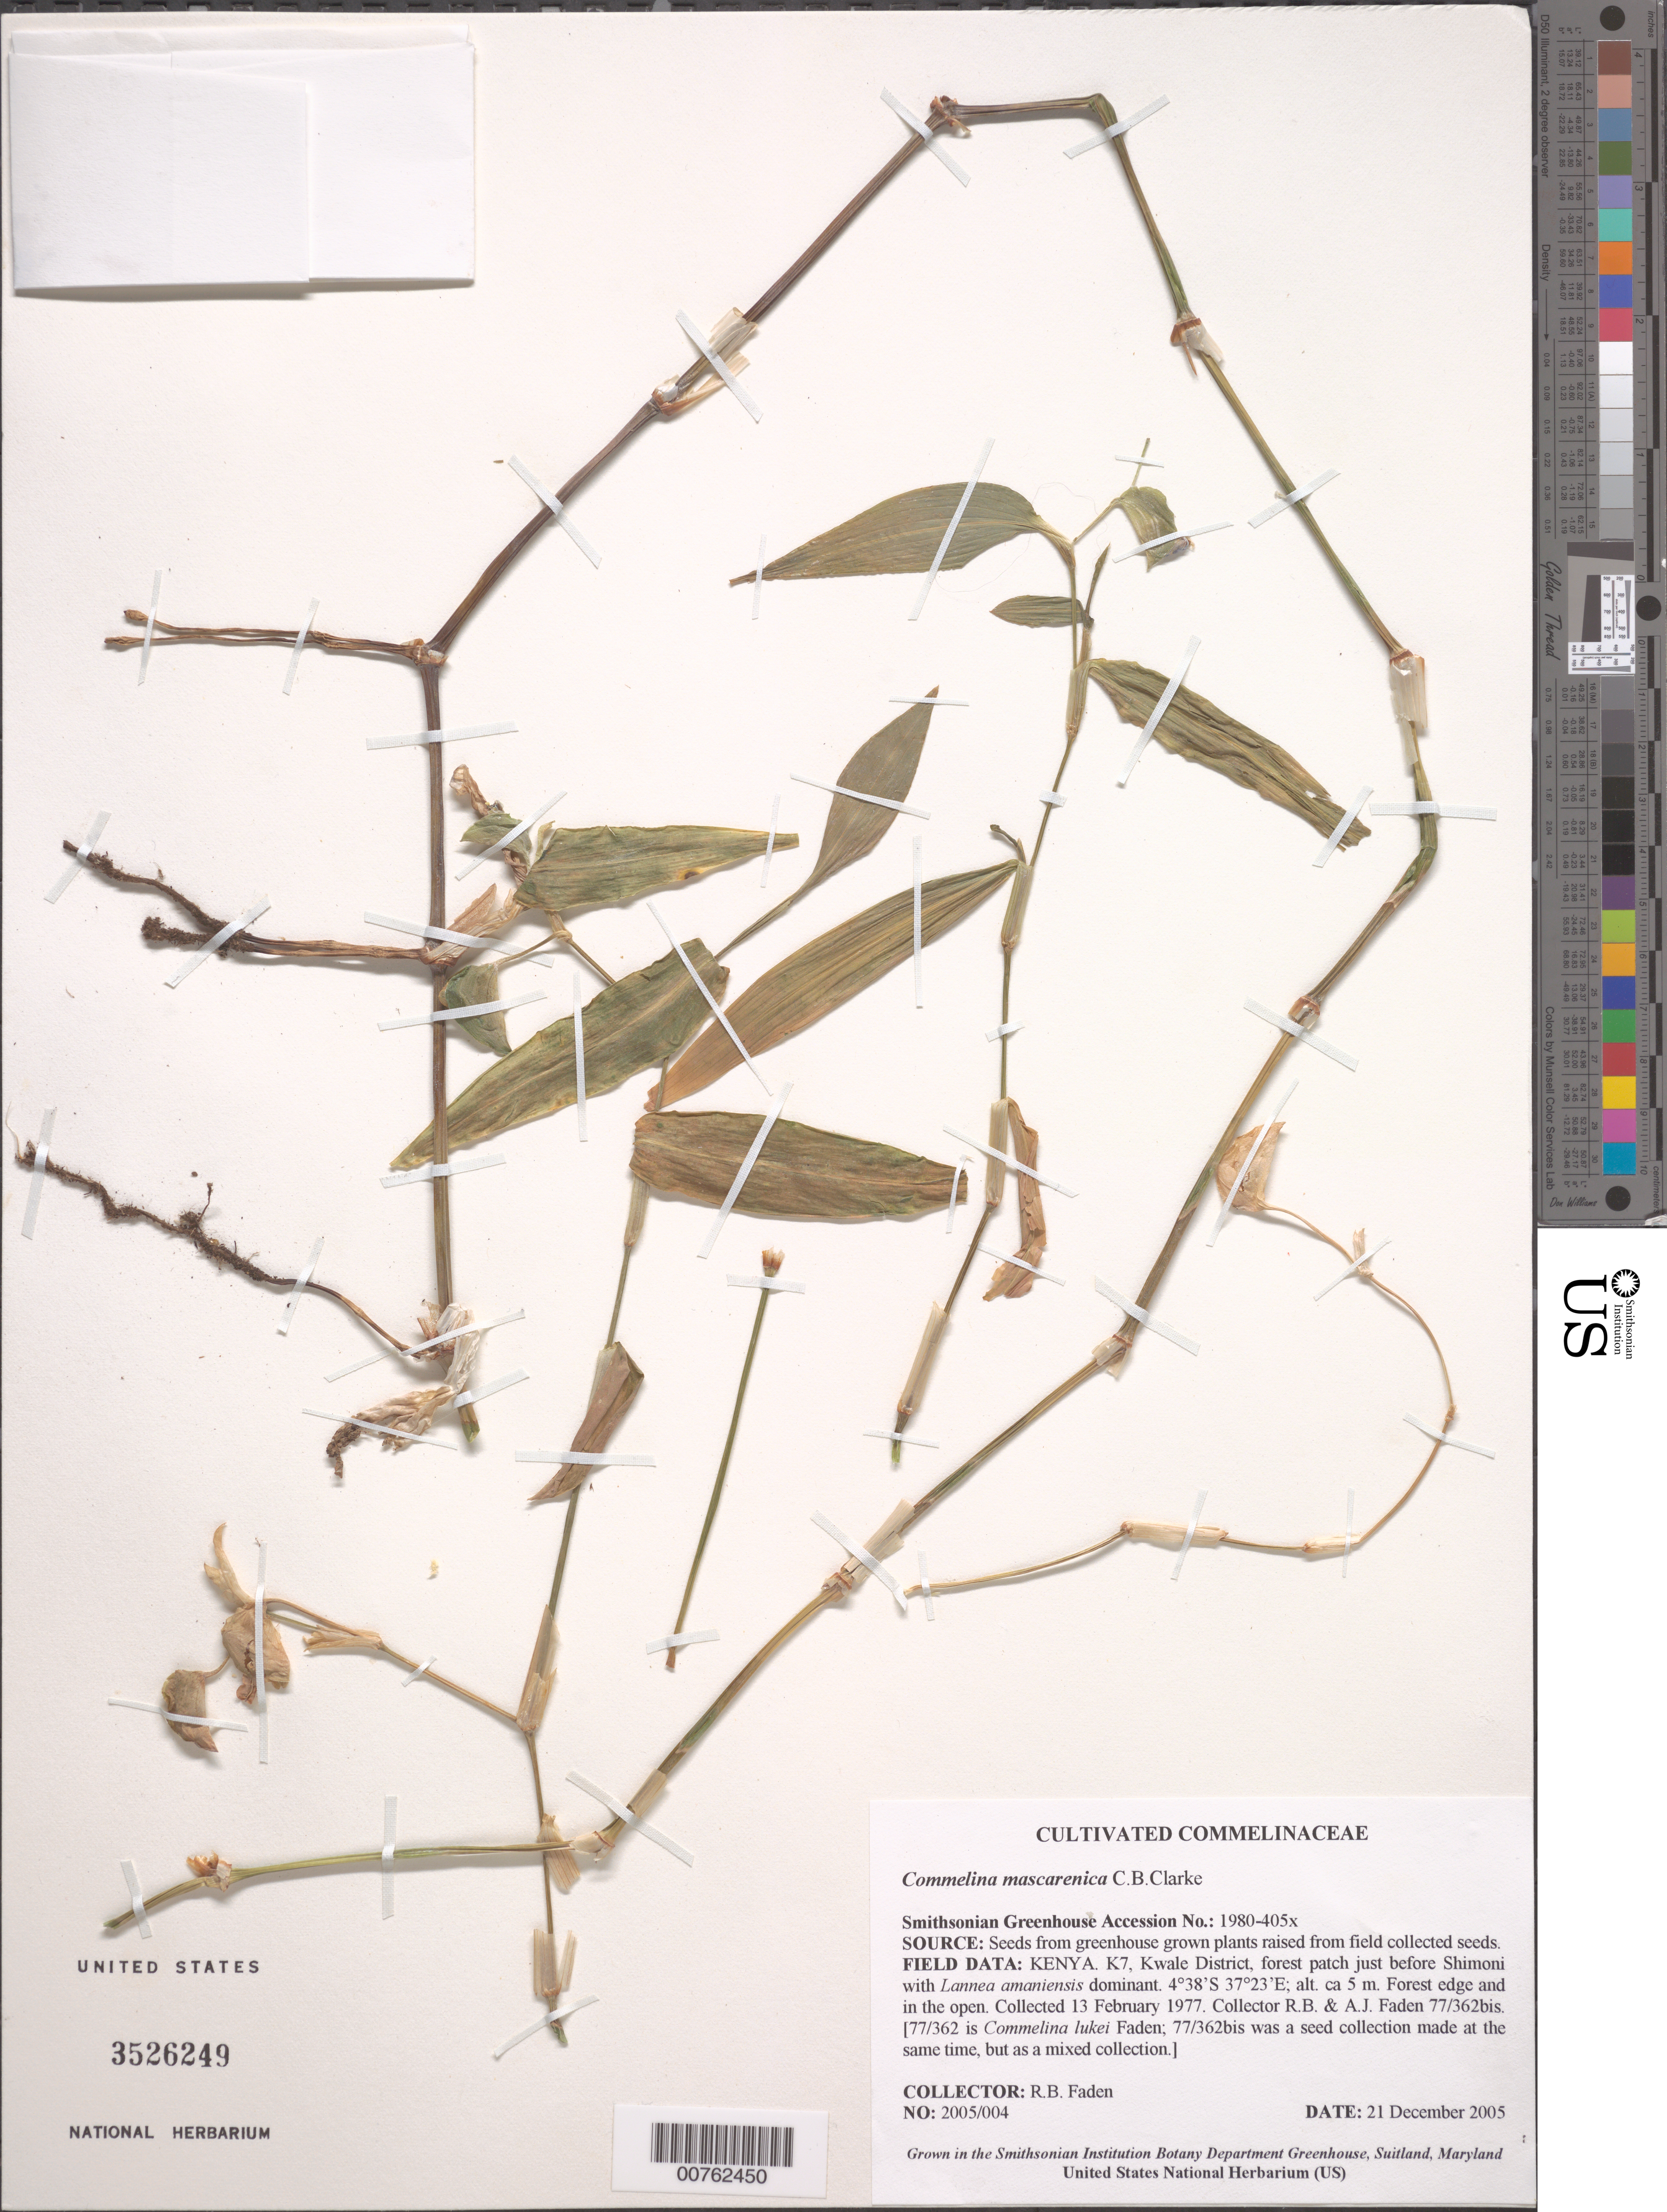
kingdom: Plantae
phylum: Tracheophyta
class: Liliopsida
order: Commelinales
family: Commelinaceae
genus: Commelina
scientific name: Commelina mascarenica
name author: C.B. Clarke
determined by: Faden, Robert B., (US), Smithsonian Institution - National Museum of Natural History (UNITED STATES)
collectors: R. B. Faden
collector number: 2005/004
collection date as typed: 21 Dec 2005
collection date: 2005-12-21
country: Kenya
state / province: Kwale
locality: K7. forest patch just before Shimoni with Lannea amaniensis dominant.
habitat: Forest edge and in the open.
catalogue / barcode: US 3526249